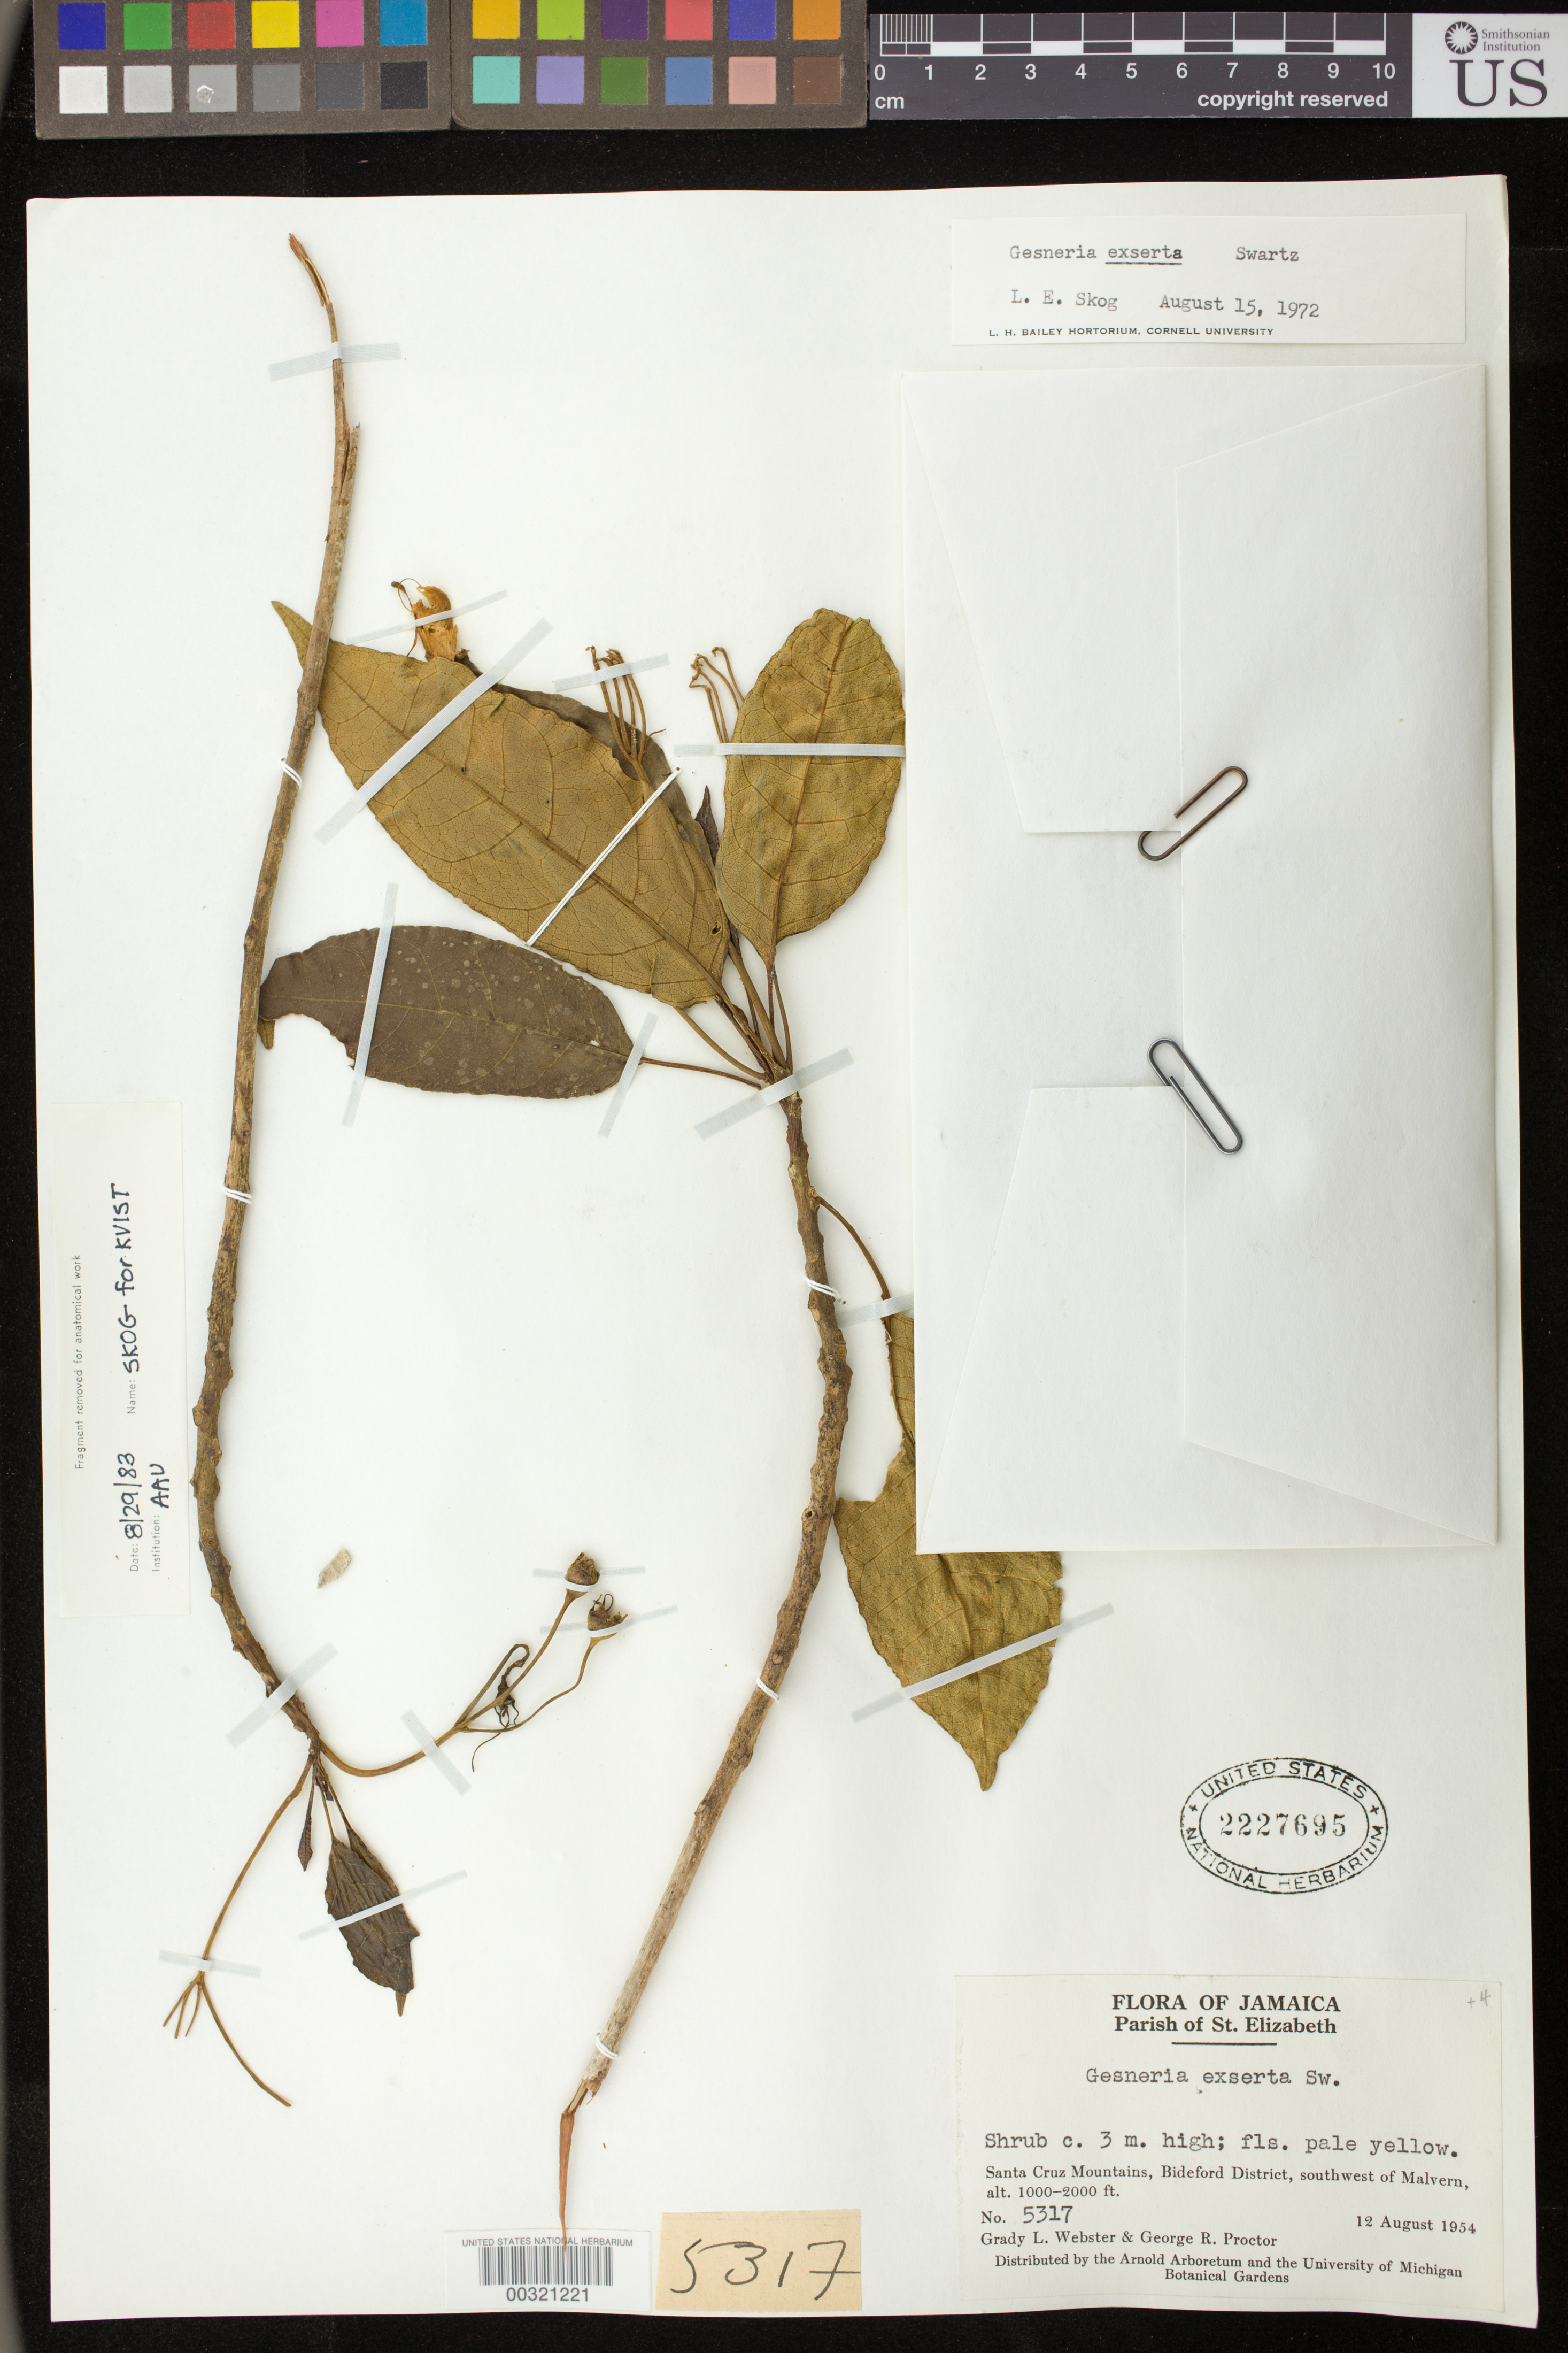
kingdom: Plantae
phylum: Tracheophyta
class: Magnoliopsida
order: Lamiales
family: Gesneriaceae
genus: Gesneria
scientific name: Gesneria exserta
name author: Sw.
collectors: G. L. Webster & G. R. Proctor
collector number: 5317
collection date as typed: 12 Aug 1954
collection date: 1954-08-12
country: Jamaica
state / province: Saint Elizabeth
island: Jamaica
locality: Santa Cruz Mountains, Bideford Dist, SW of Malvern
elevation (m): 305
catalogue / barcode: US 2227695